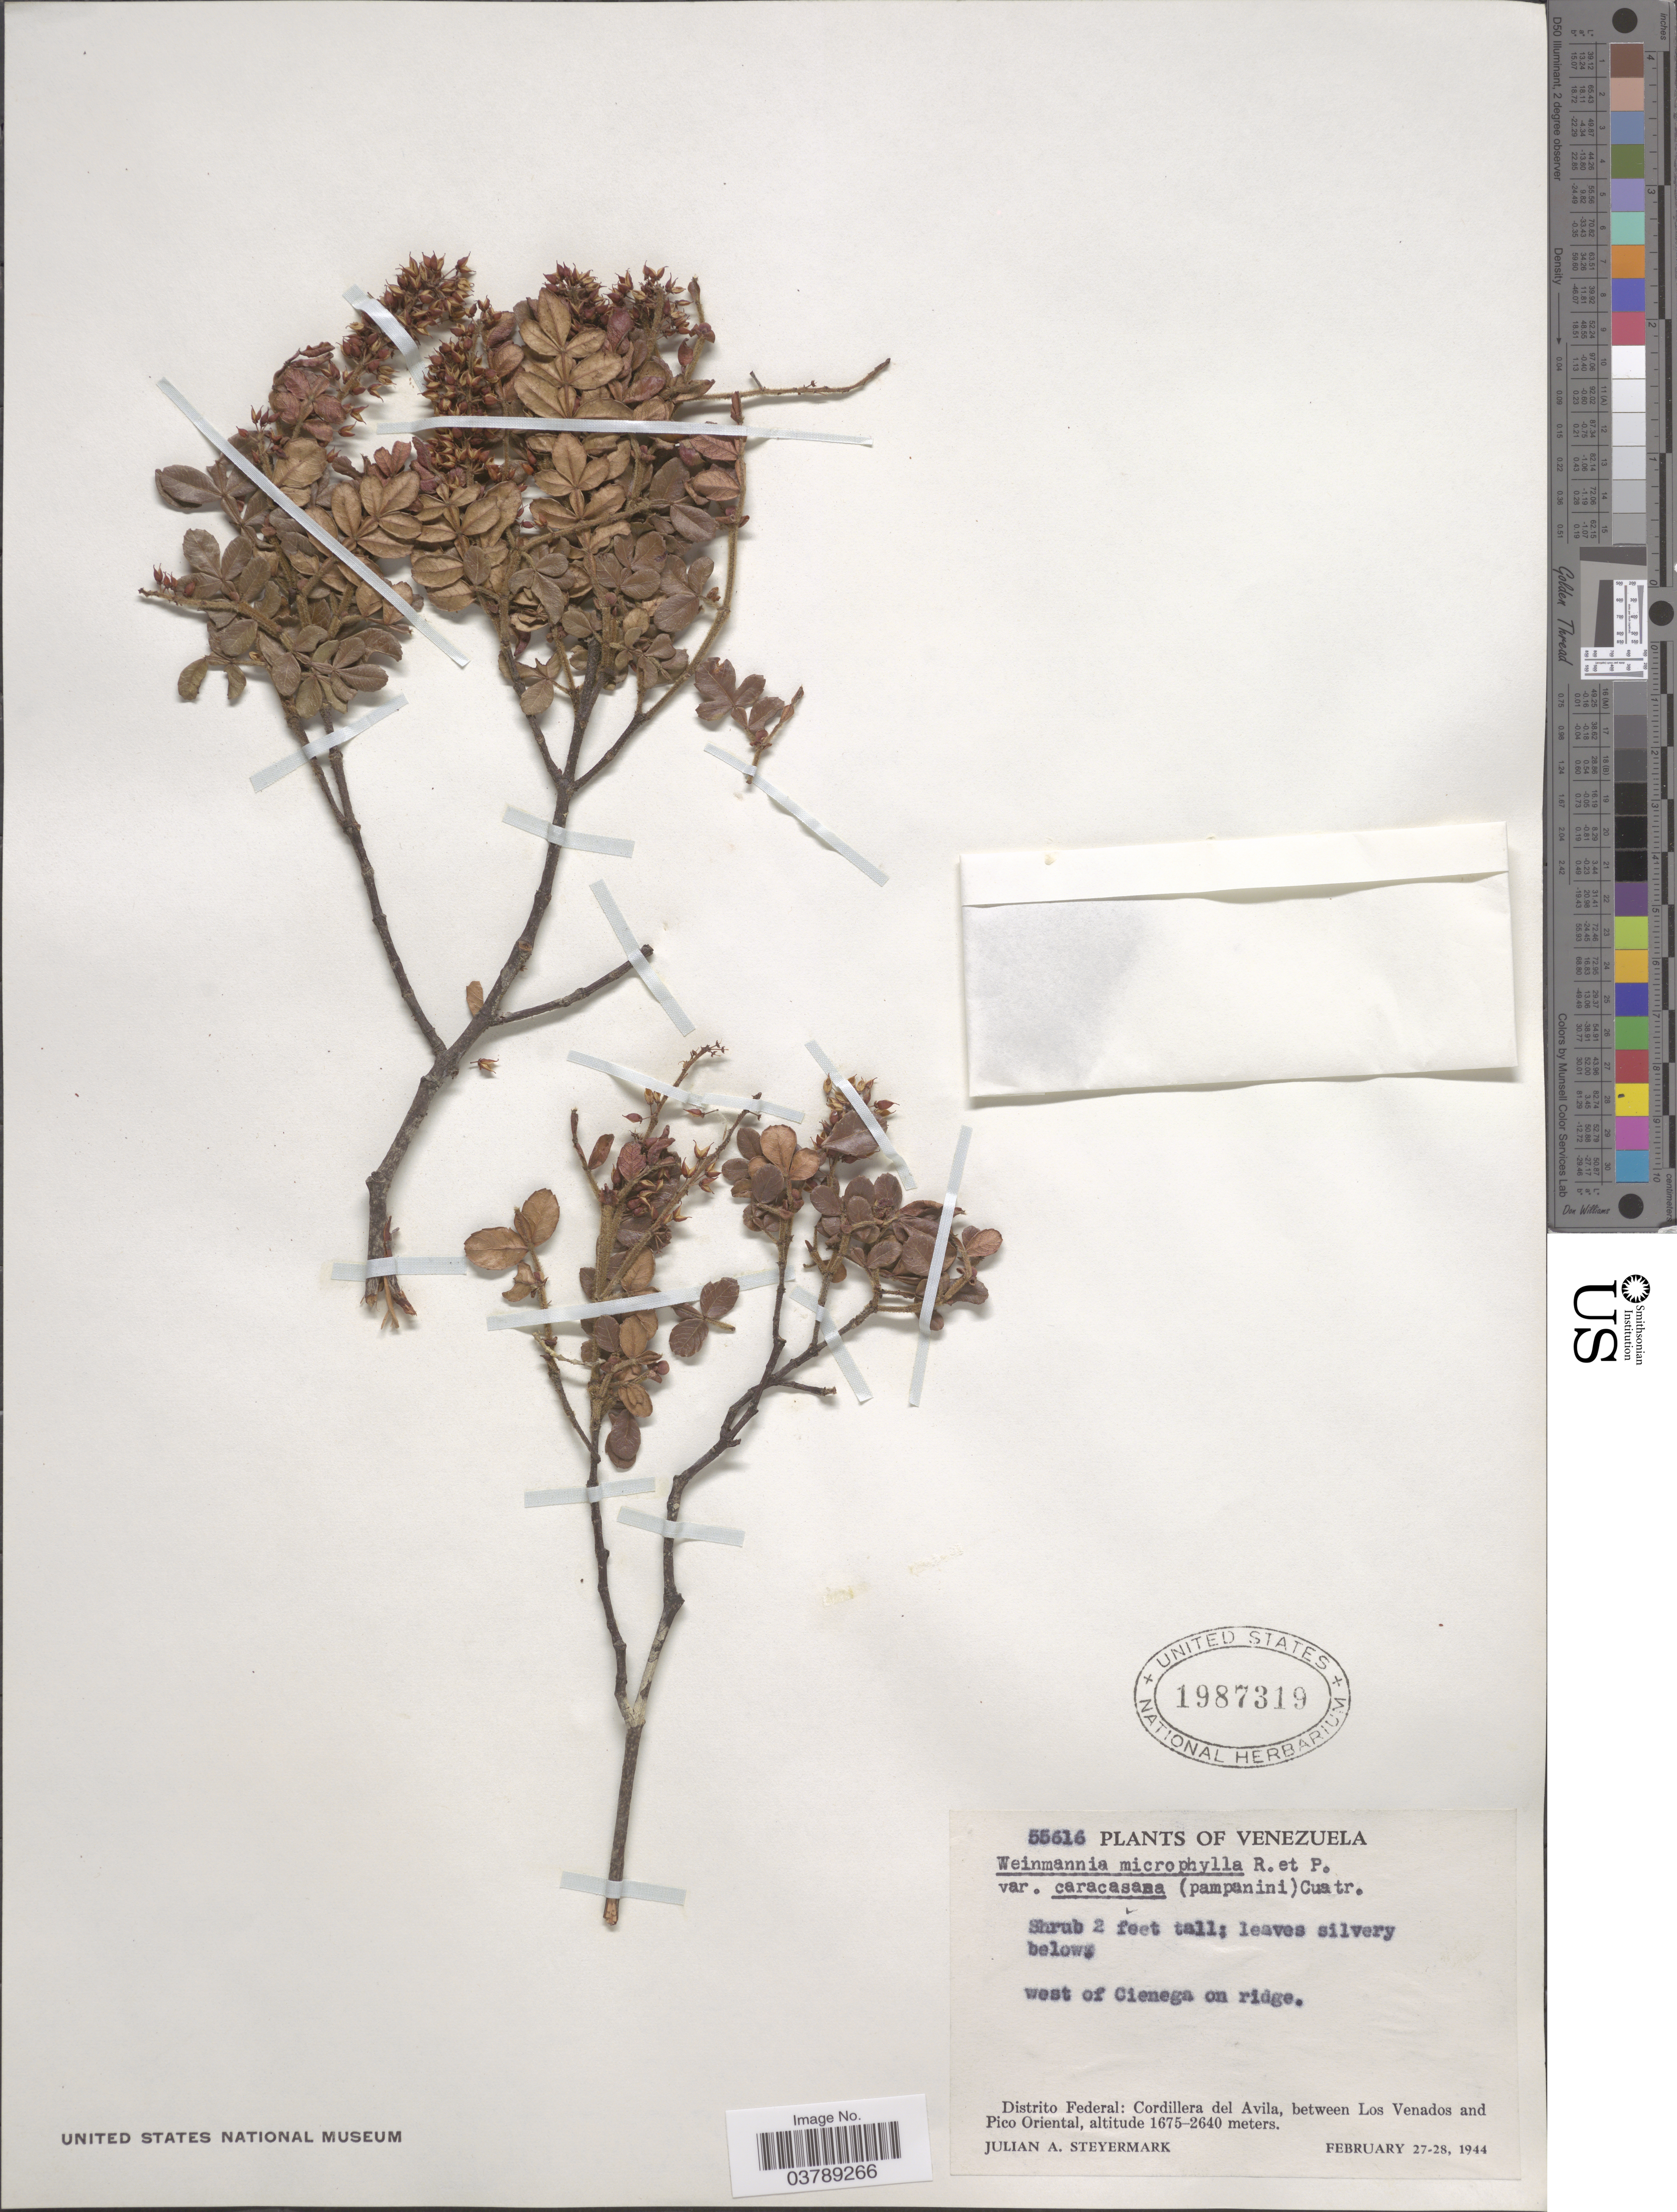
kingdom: Plantae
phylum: Tracheophyta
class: Magnoliopsida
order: Oxalidales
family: Cunoniaceae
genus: Weinmannia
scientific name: Weinmannia lansbergiana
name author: Engl.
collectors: J. Steyermark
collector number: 55616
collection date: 1944-02-27/1944-02-28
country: Venezuela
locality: West of Cienega on ridge. Distrito Federal: Cordillera del Avilla, between Los Venados and Pico Oriental.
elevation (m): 1675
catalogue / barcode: US 1987319